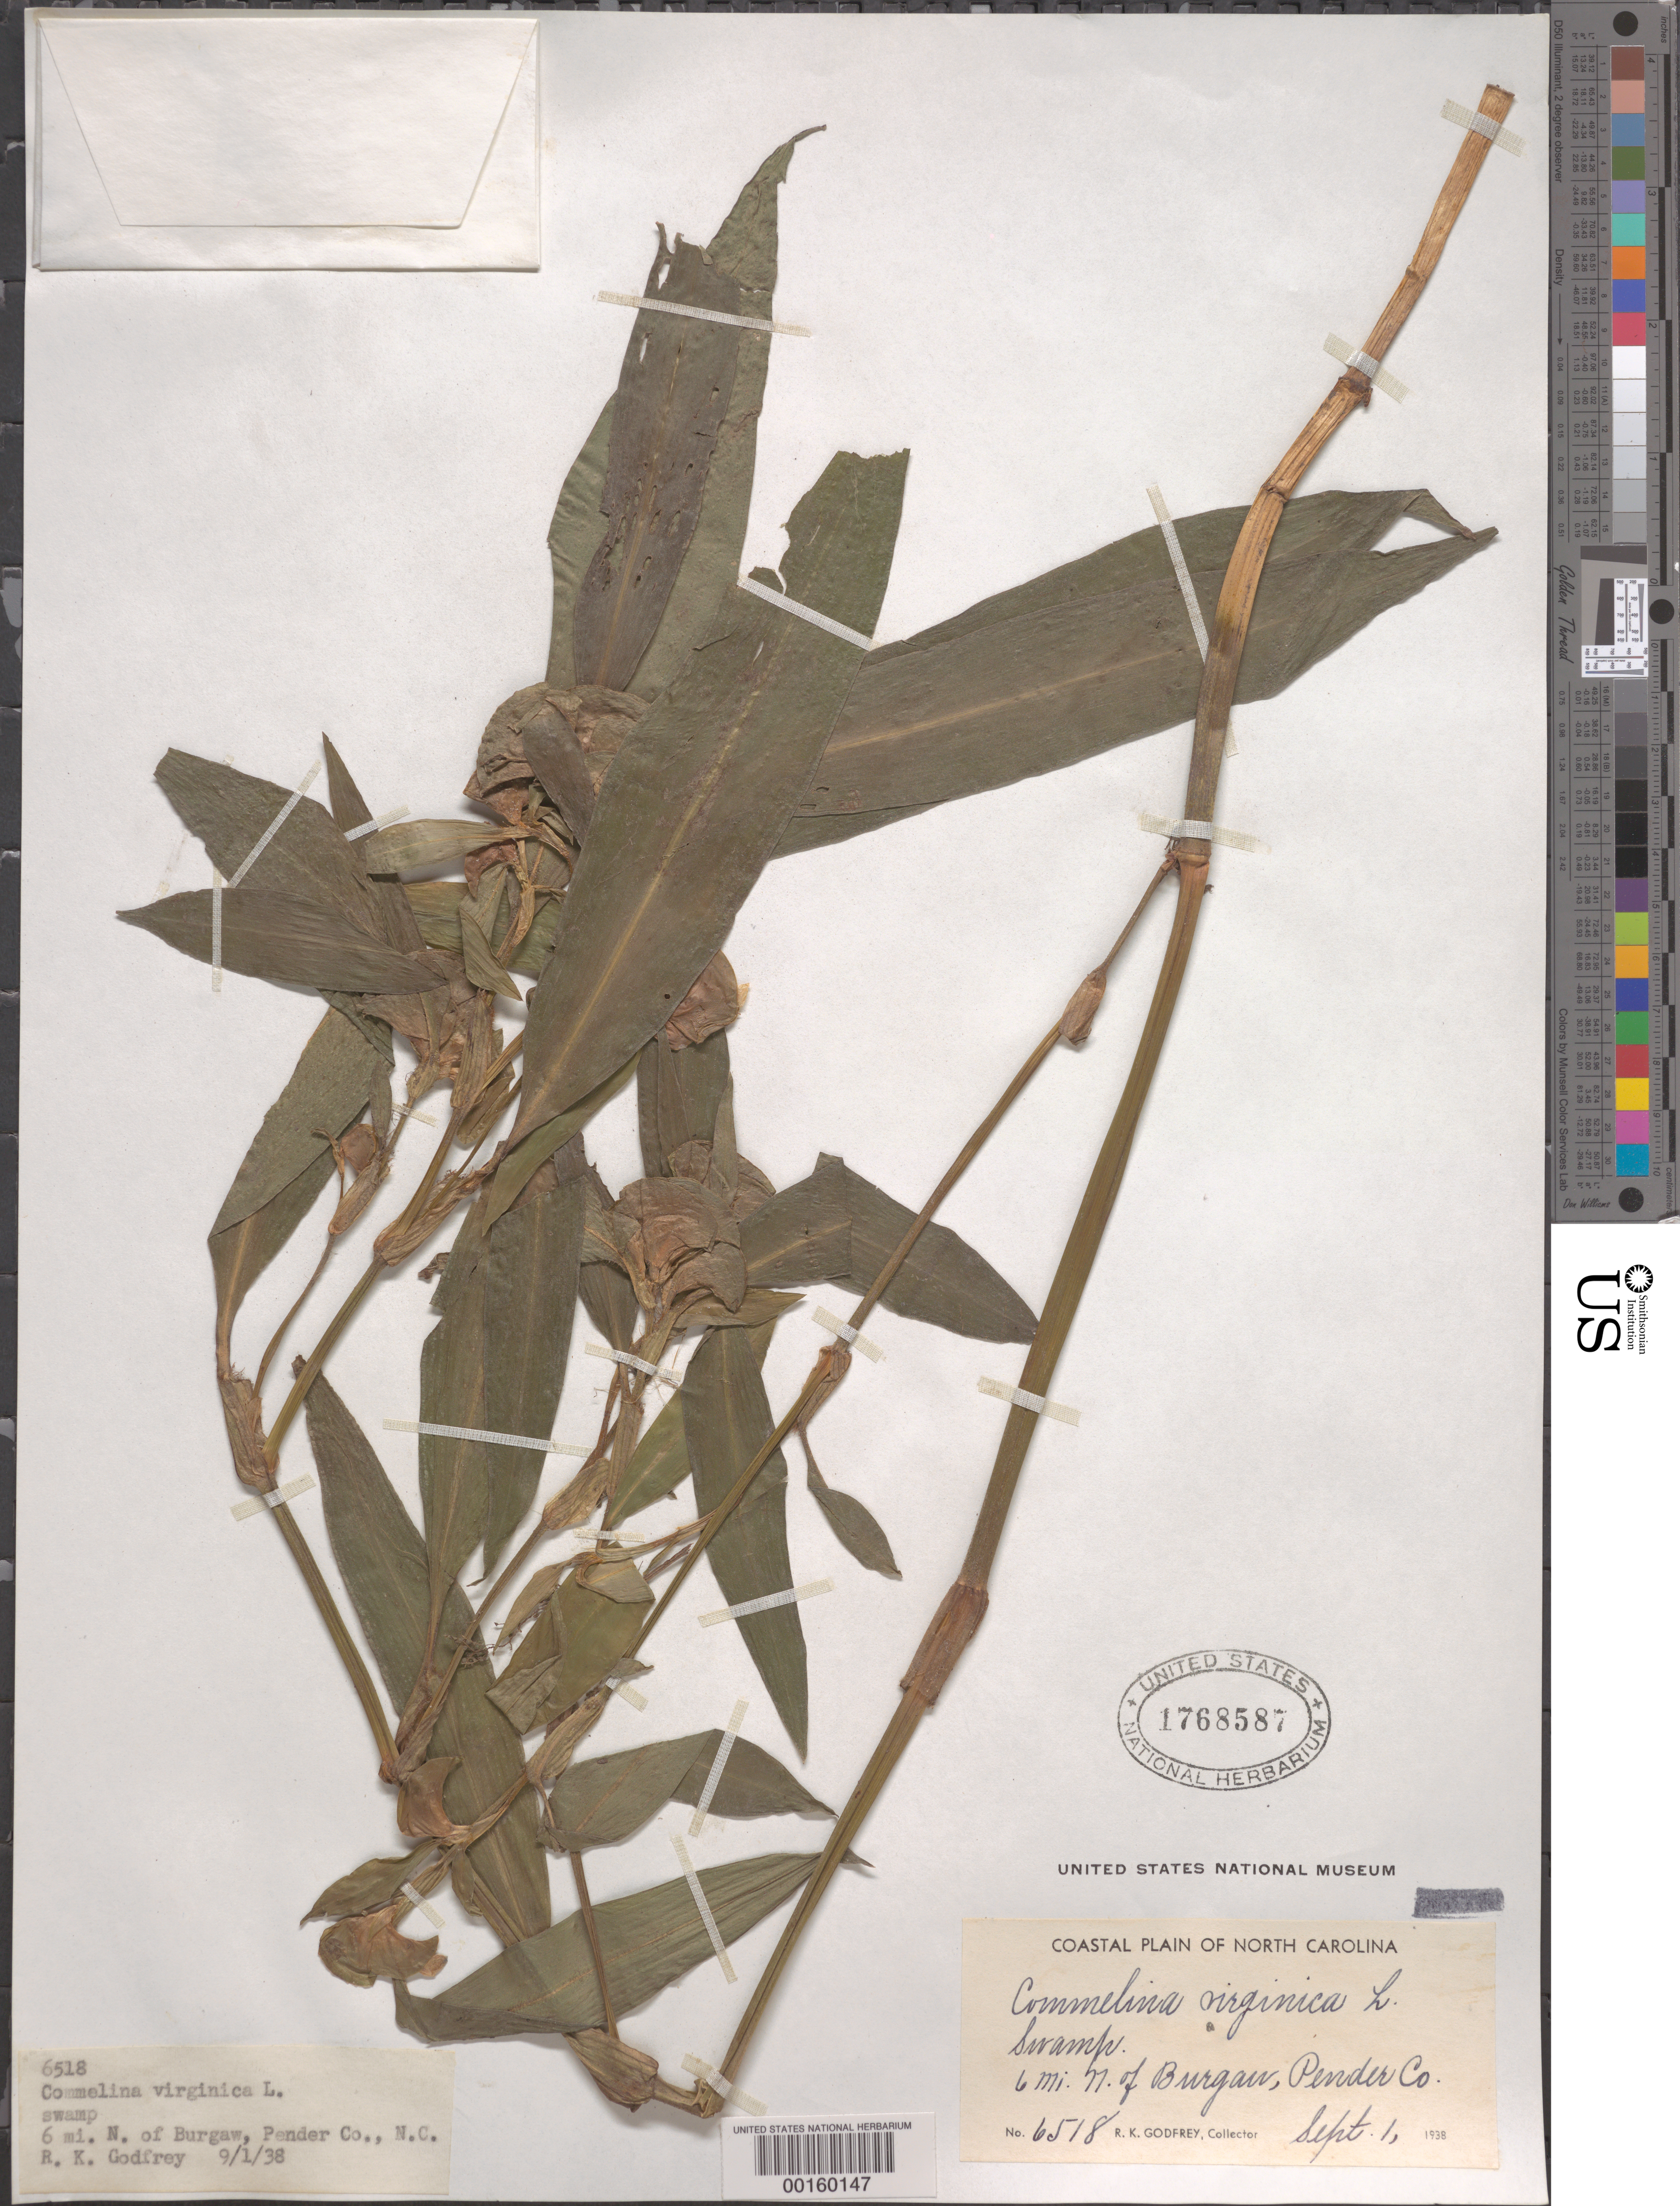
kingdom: Plantae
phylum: Tracheophyta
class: Liliopsida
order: Commelinales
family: Commelinaceae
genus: Commelina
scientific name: Commelina virginica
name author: L.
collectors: R. K. Godfrey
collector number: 6518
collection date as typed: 01 Sep 1938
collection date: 1938-09-01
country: United States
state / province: North Carolina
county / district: Pender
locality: N of Burgaw, coastal plain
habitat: Swamp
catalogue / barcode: US 1768587